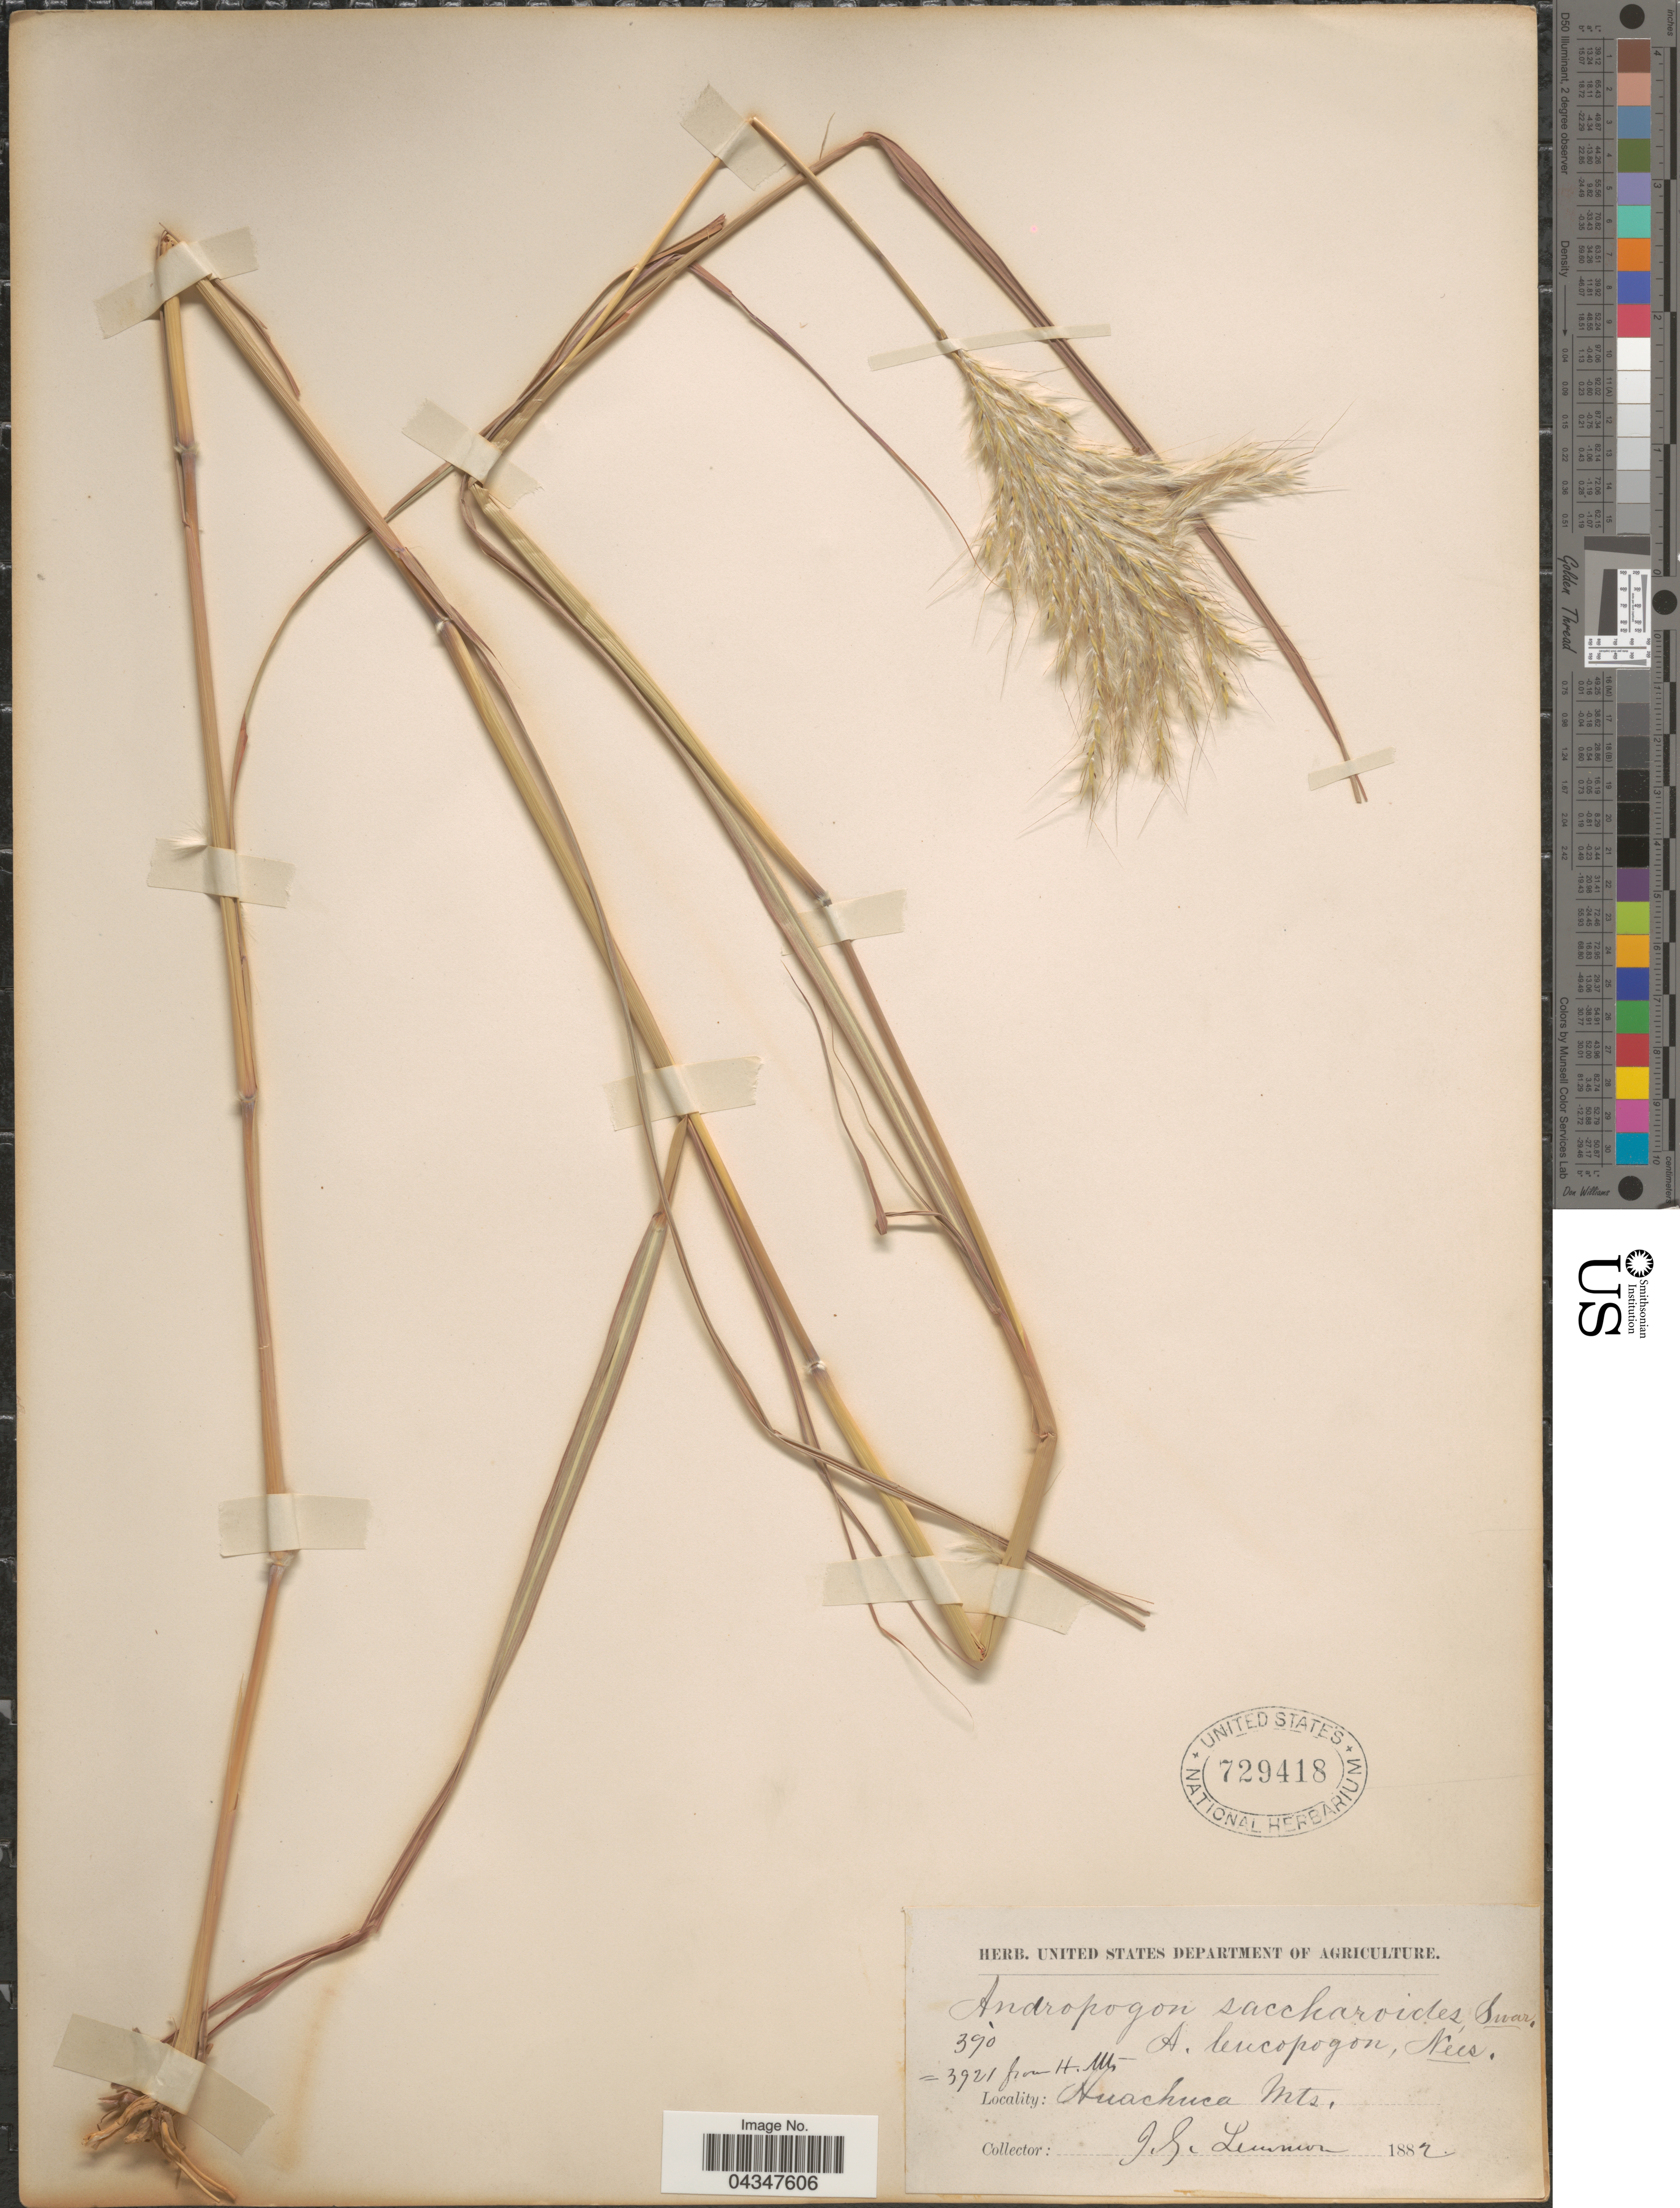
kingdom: Plantae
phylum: Tracheophyta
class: Liliopsida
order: Poales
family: Poaceae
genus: Bothriochloa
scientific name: Bothriochloa barbinodis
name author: (Lag.) Herter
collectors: J. Lemmon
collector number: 390=3921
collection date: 1882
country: United States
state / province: Arizona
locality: Huachuca Mts.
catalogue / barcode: US 729418